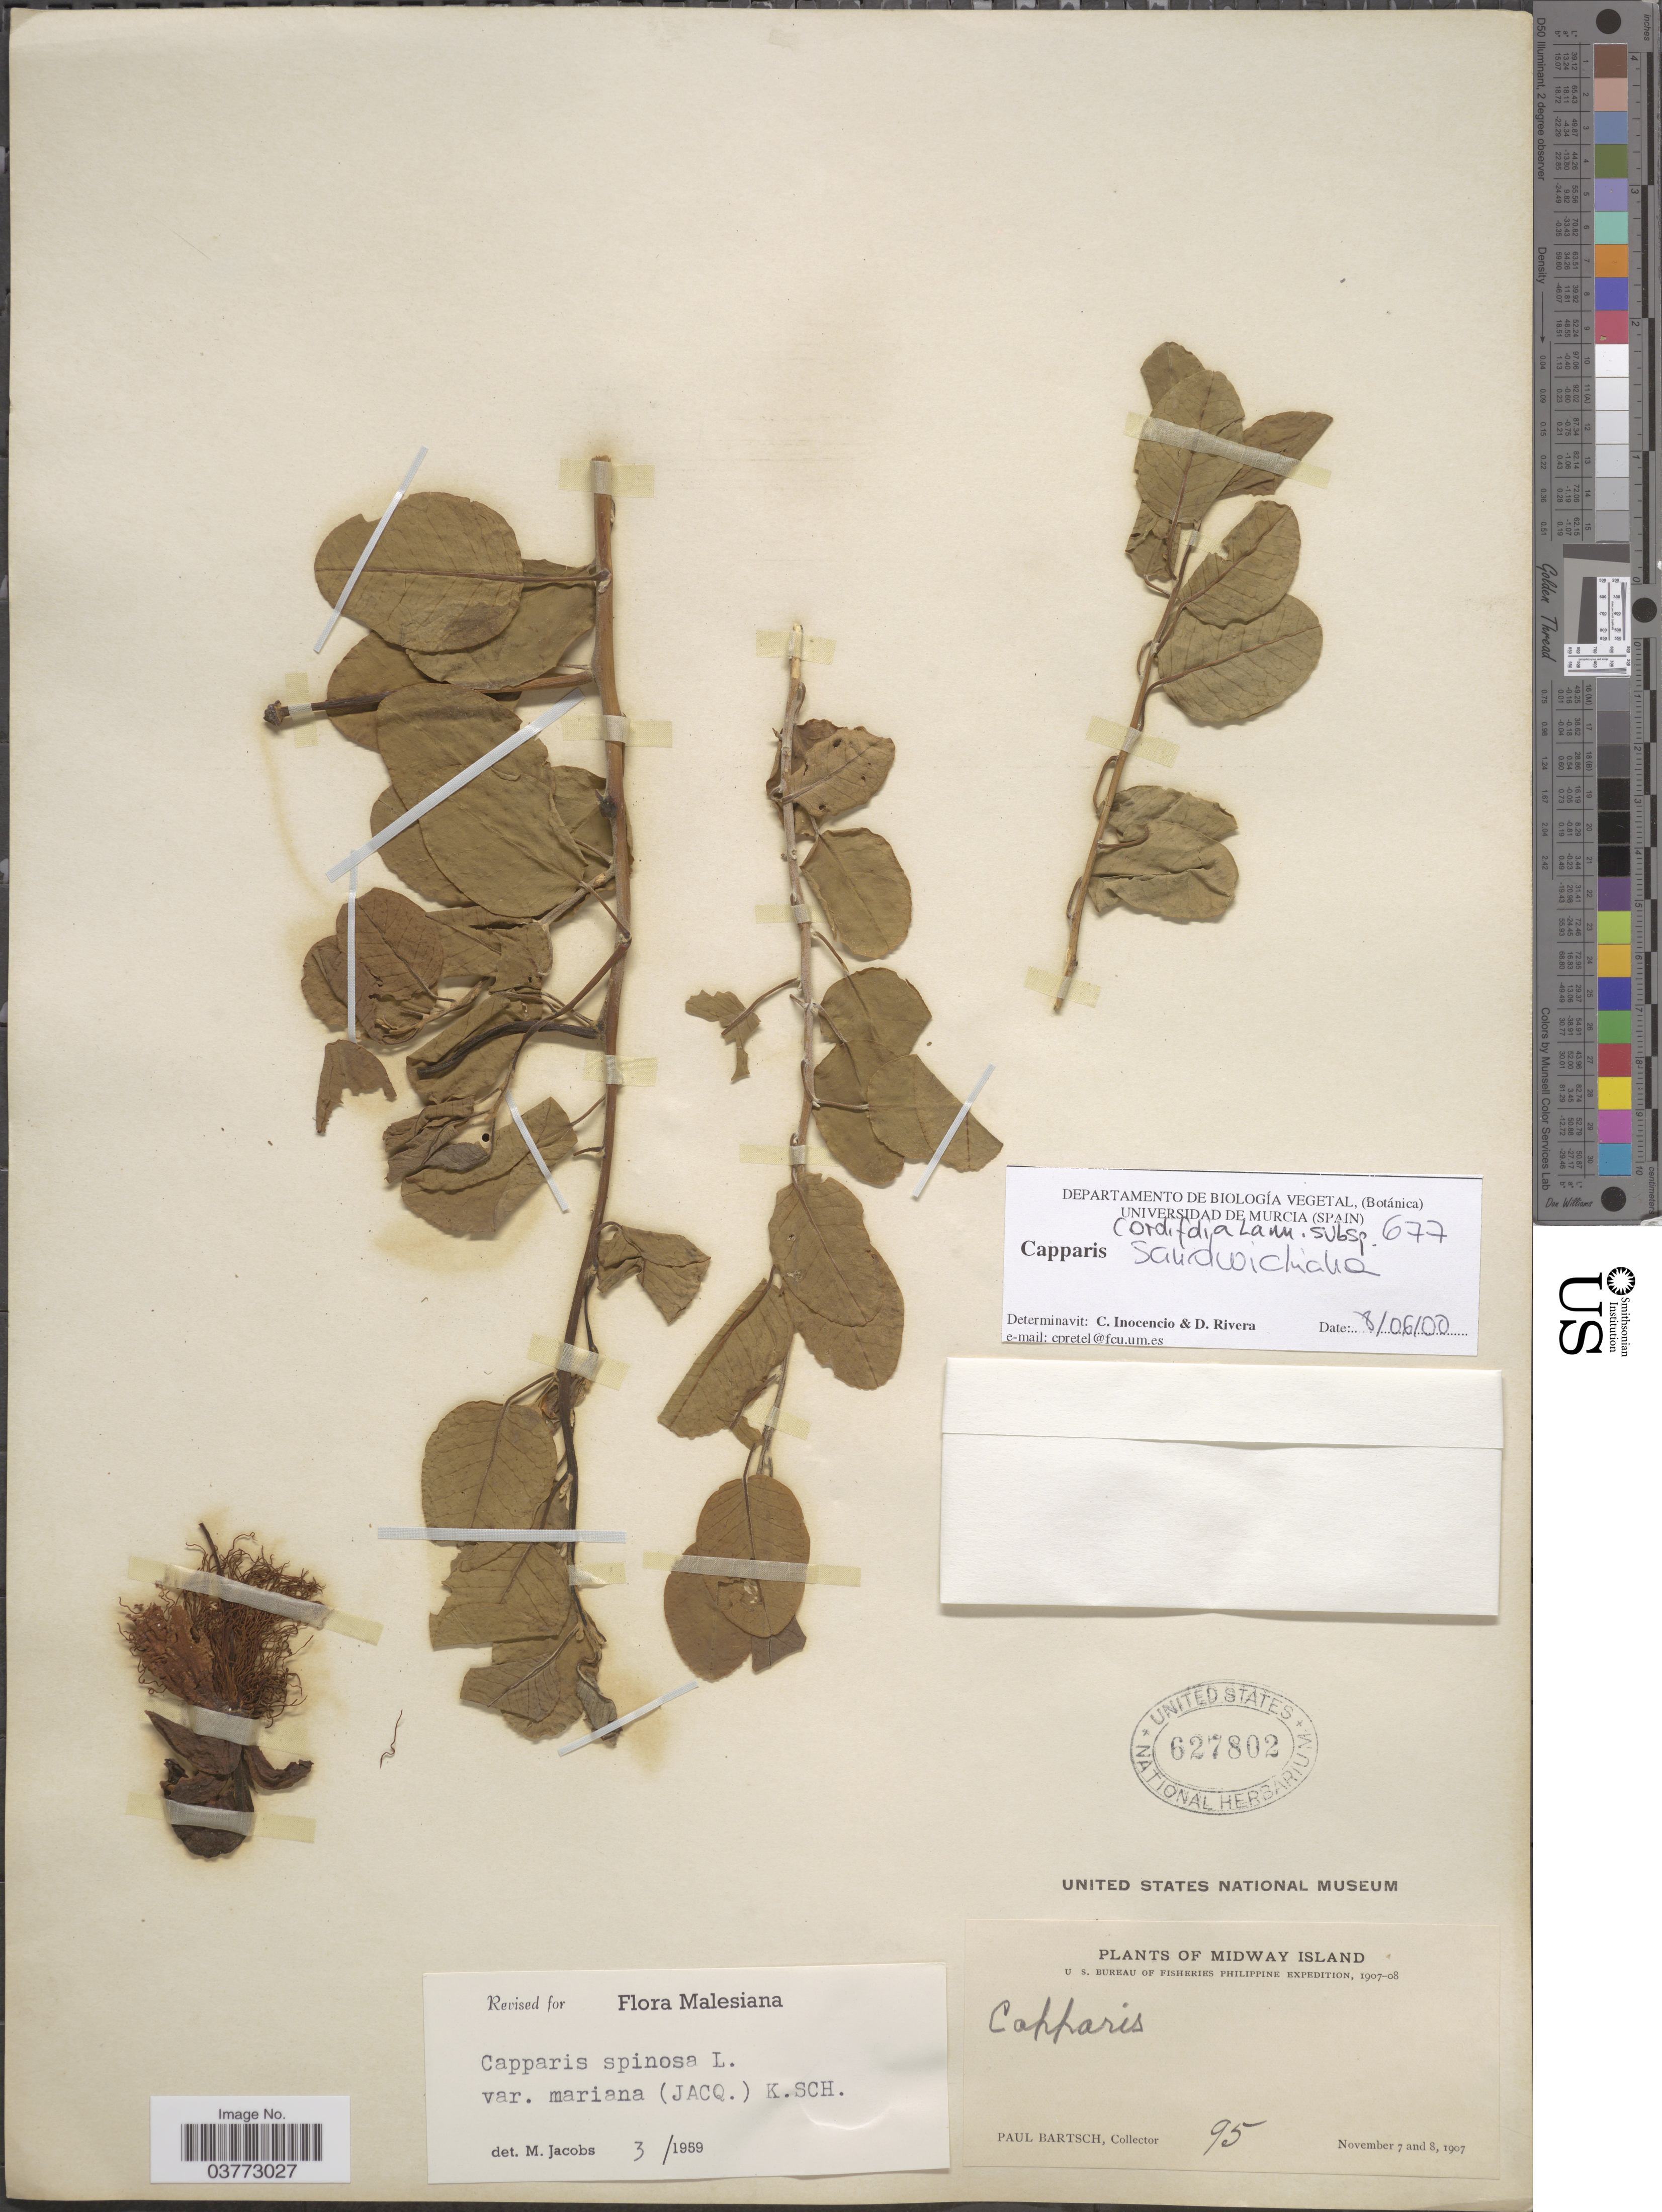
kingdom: Plantae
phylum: Tracheophyta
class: Magnoliopsida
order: Brassicales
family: Capparaceae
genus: Capparis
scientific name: Capparis sandwichiana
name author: DC.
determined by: Wagner, W. L., (BOT), Smithsonian Institution - National Museum of Natural History (UNITED STATES)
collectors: P. Bartsch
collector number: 95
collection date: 1907-11-07/1907-11-08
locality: Midway Island.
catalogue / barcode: US 627802